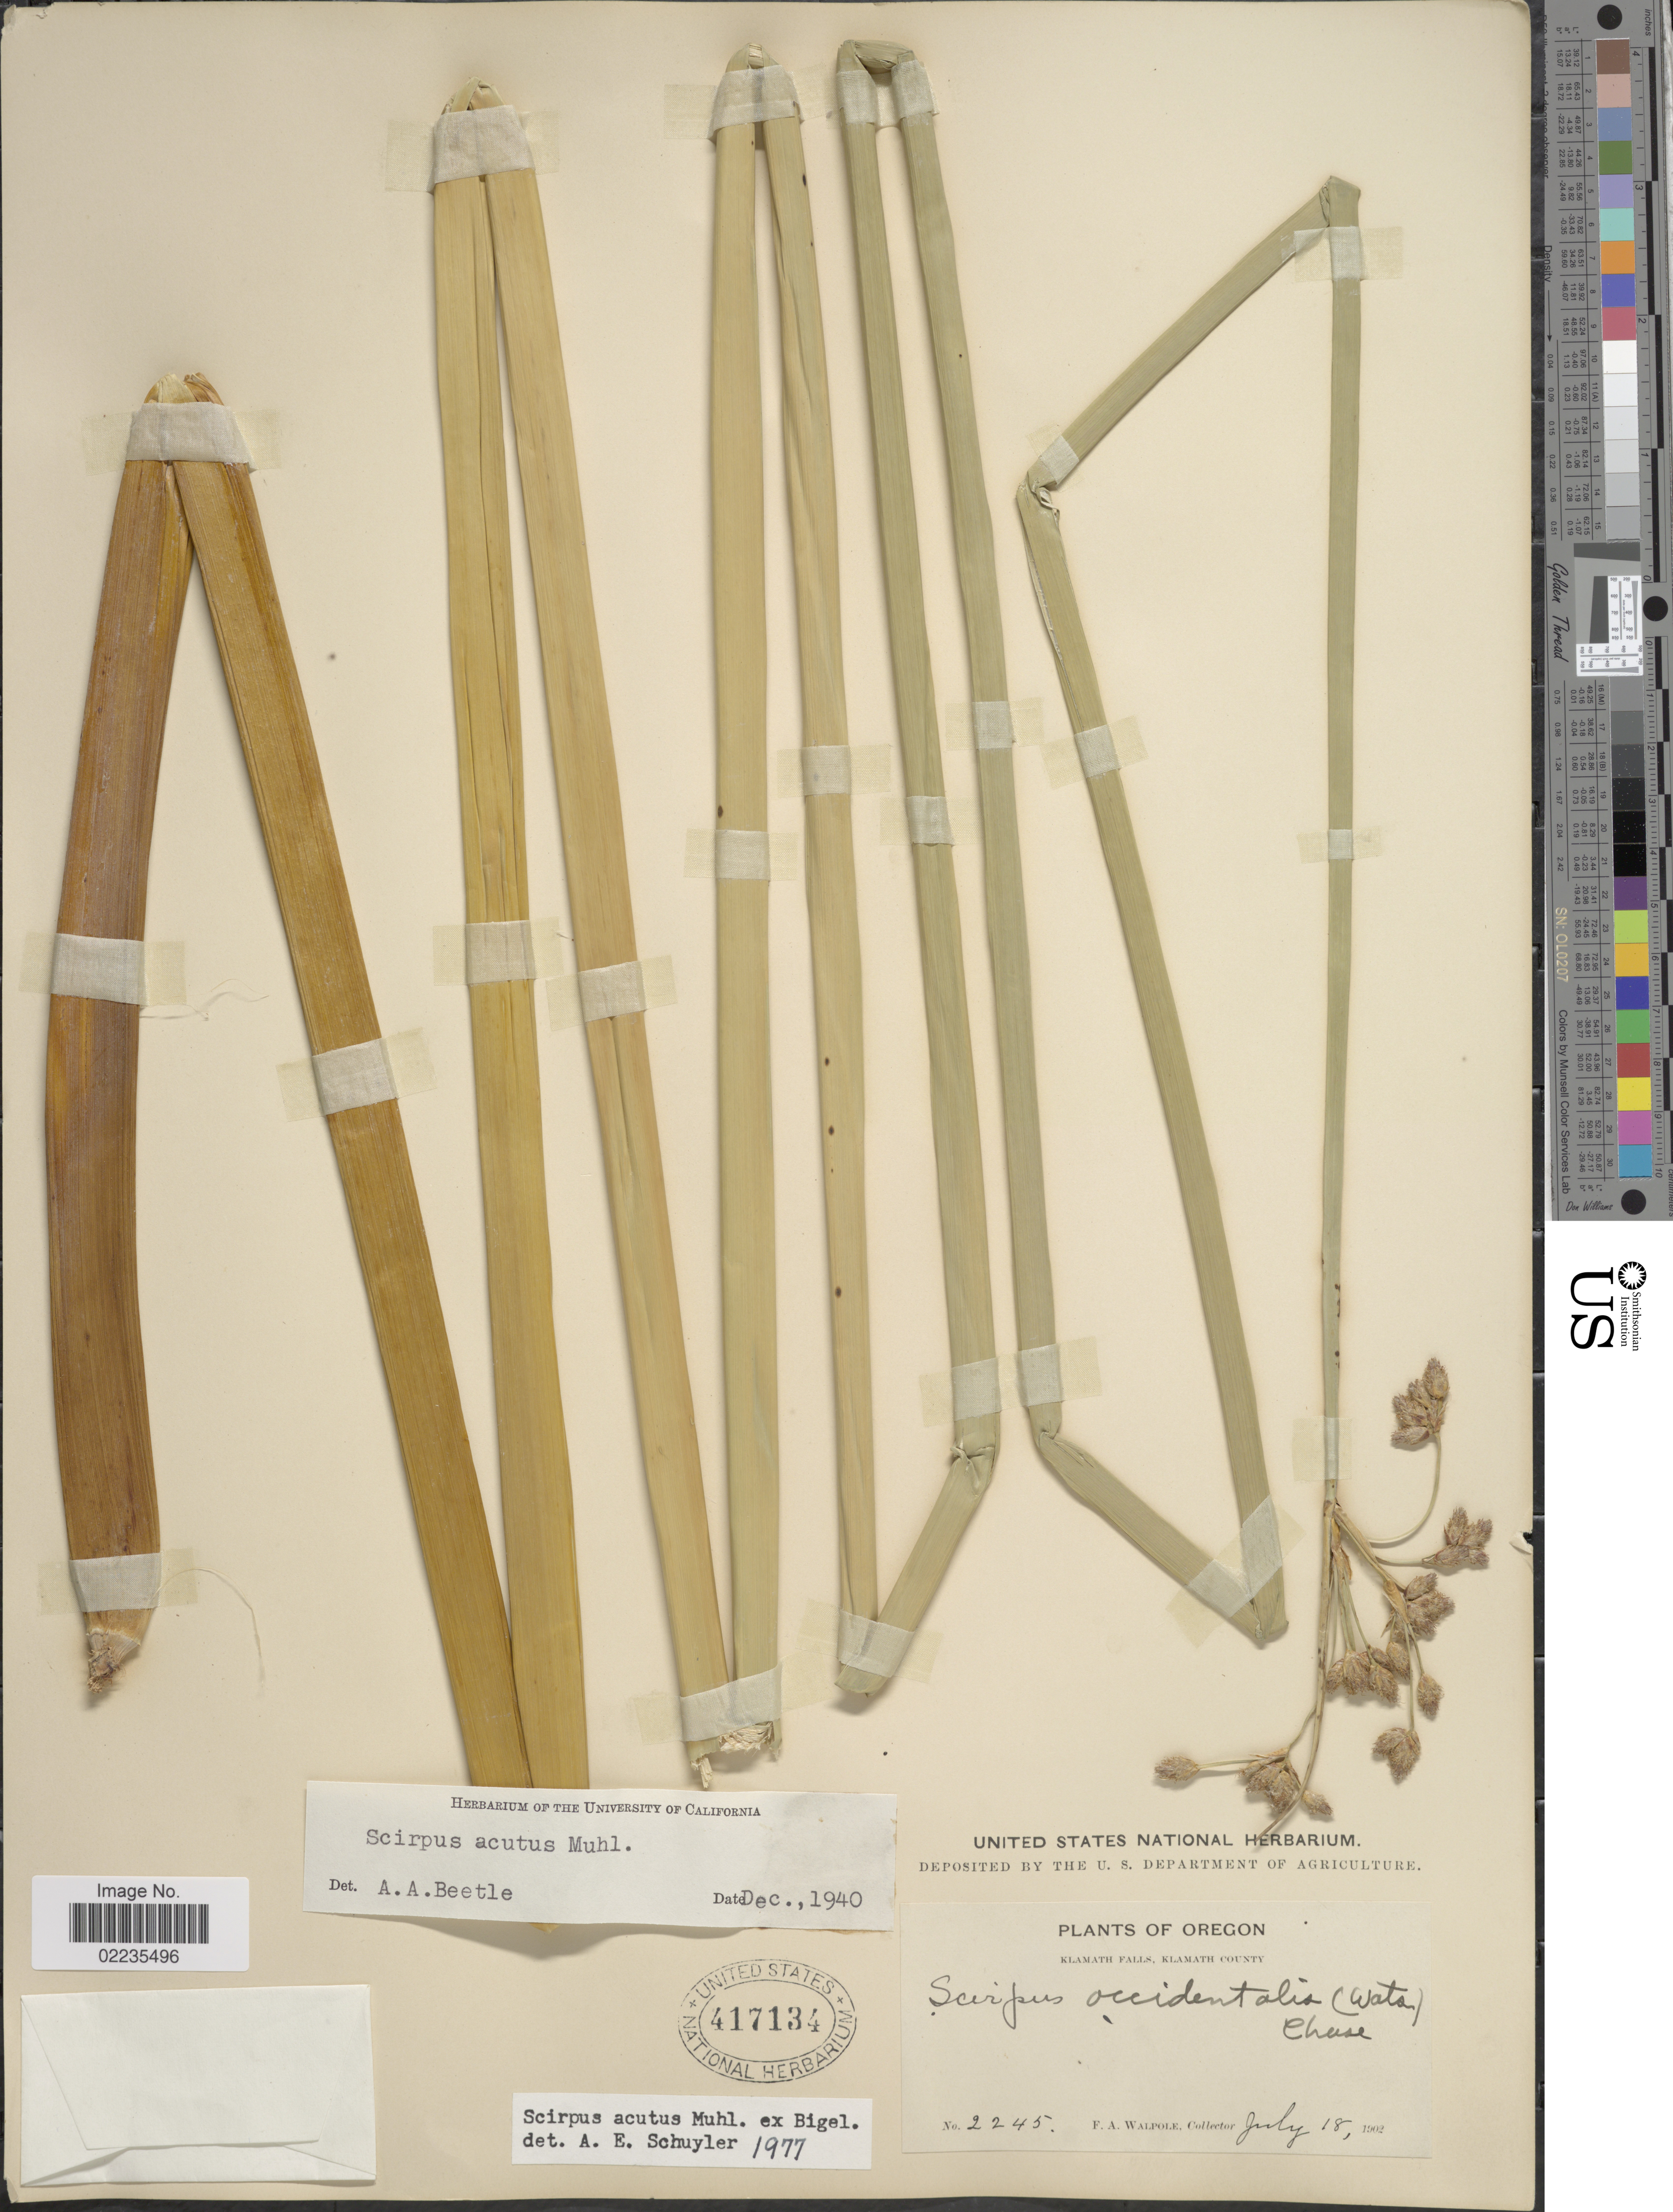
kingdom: Plantae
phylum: Tracheophyta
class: Liliopsida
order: Poales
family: Cyperaceae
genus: Schoenoplectus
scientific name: Schoenoplectus acutus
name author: (Muhl. ex Bigelow) Á. Löve & D. Löve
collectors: F. Walpole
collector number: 2245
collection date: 1902-07-18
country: United States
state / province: Oregon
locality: Klamath Falls, Klamath County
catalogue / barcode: US 417134